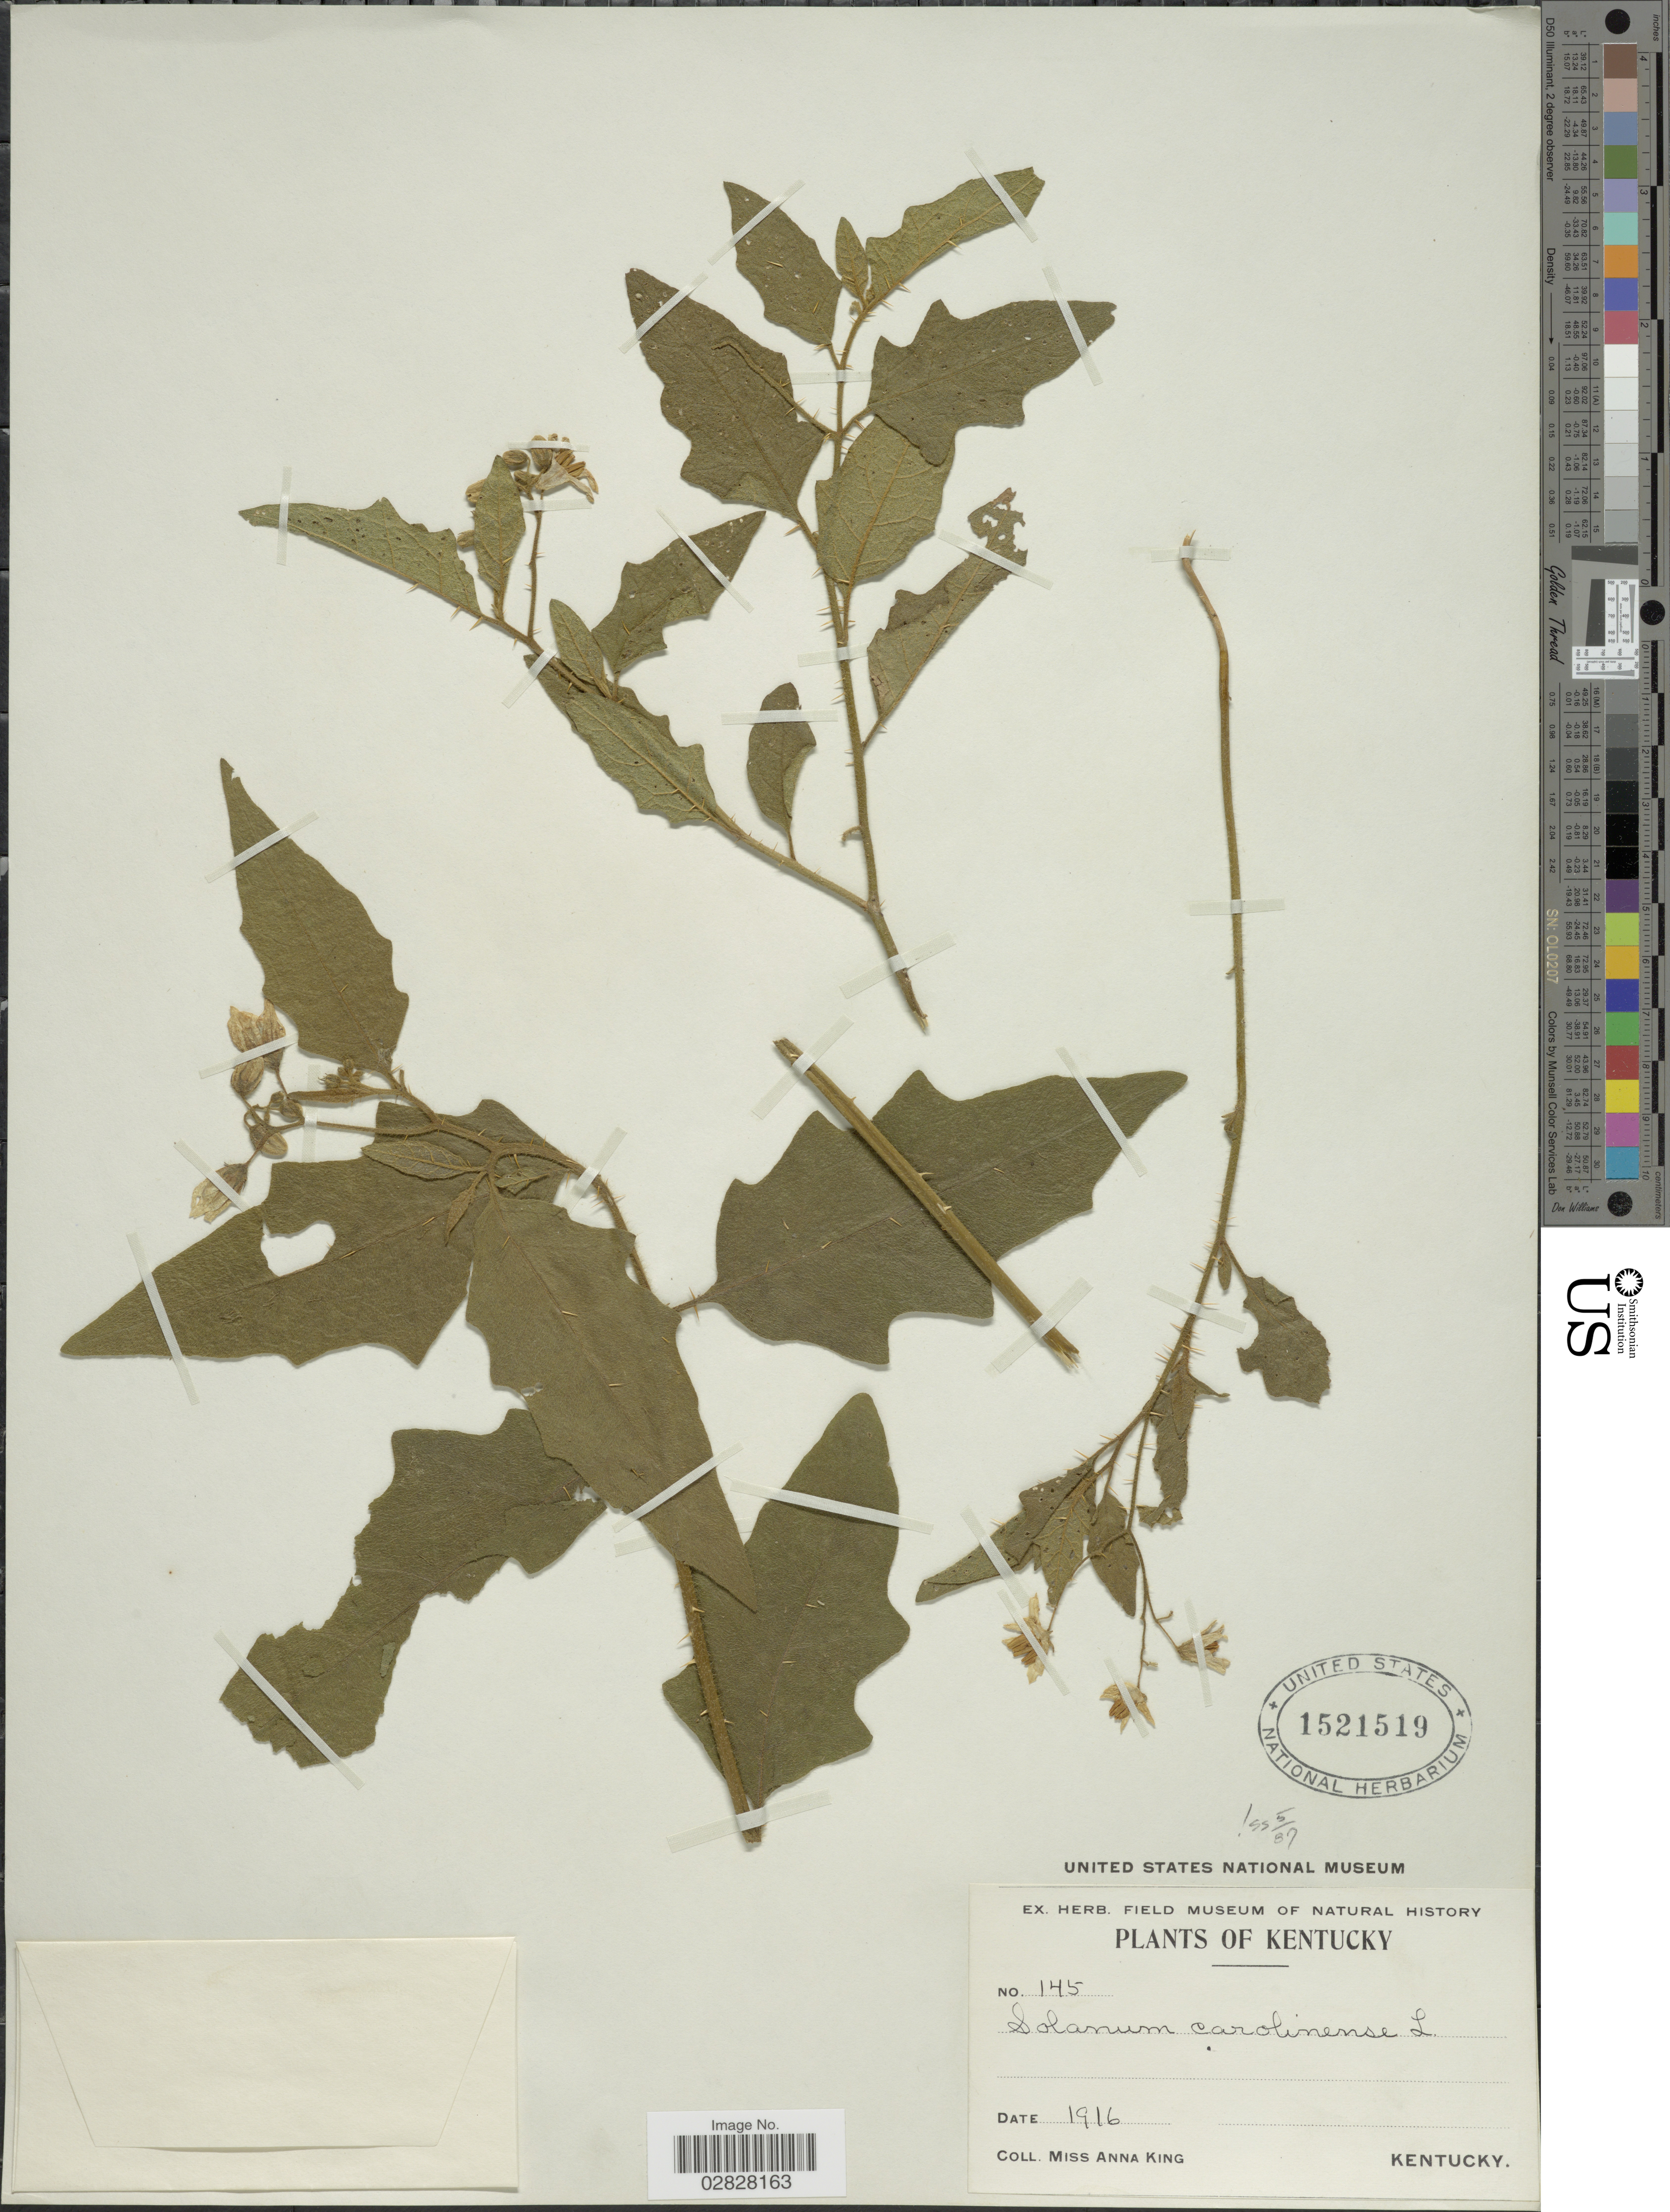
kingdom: Plantae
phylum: Tracheophyta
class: Magnoliopsida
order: Solanales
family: Solanaceae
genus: Solanum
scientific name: Solanum carolinense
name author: L.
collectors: A. King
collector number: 145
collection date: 1916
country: United States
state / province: Kentucky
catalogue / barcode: US 1521519